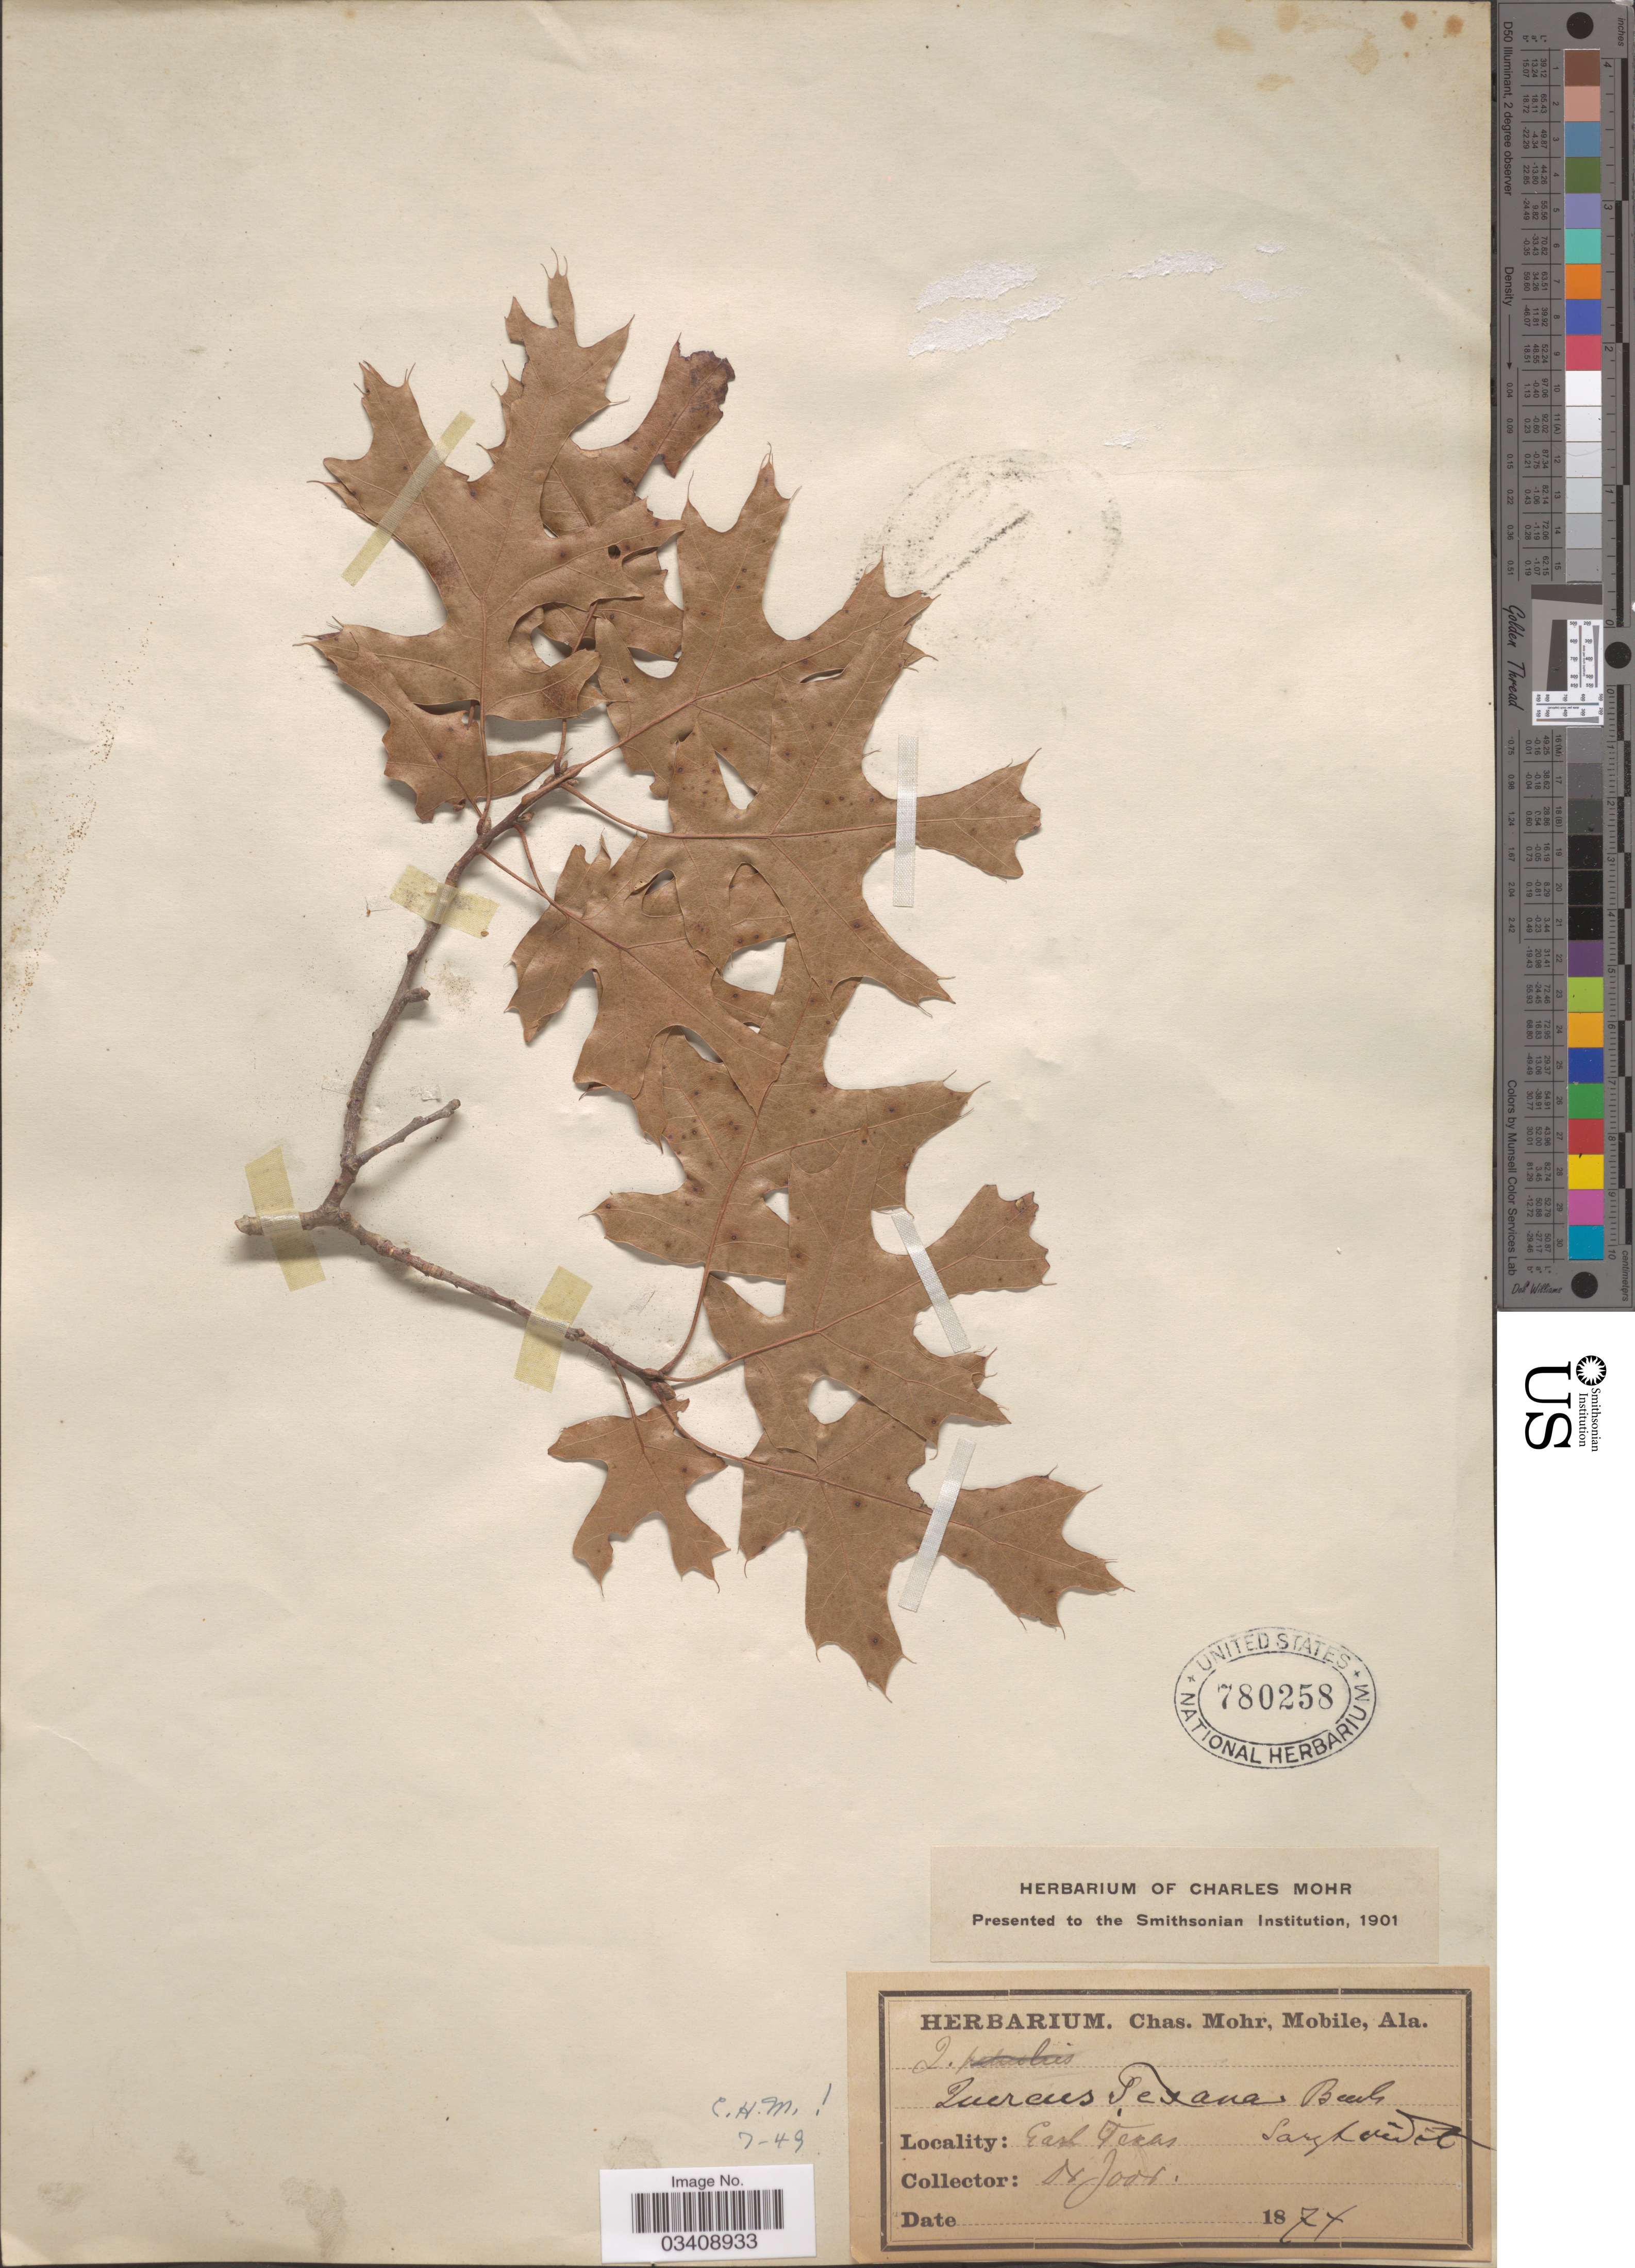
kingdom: Plantae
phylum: Tracheophyta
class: Magnoliopsida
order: Fagales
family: Fagaceae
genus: Quercus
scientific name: Quercus texana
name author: Buckley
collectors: -. Joor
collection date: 1874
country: United States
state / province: Texas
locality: East Texas.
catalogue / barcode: US 780258